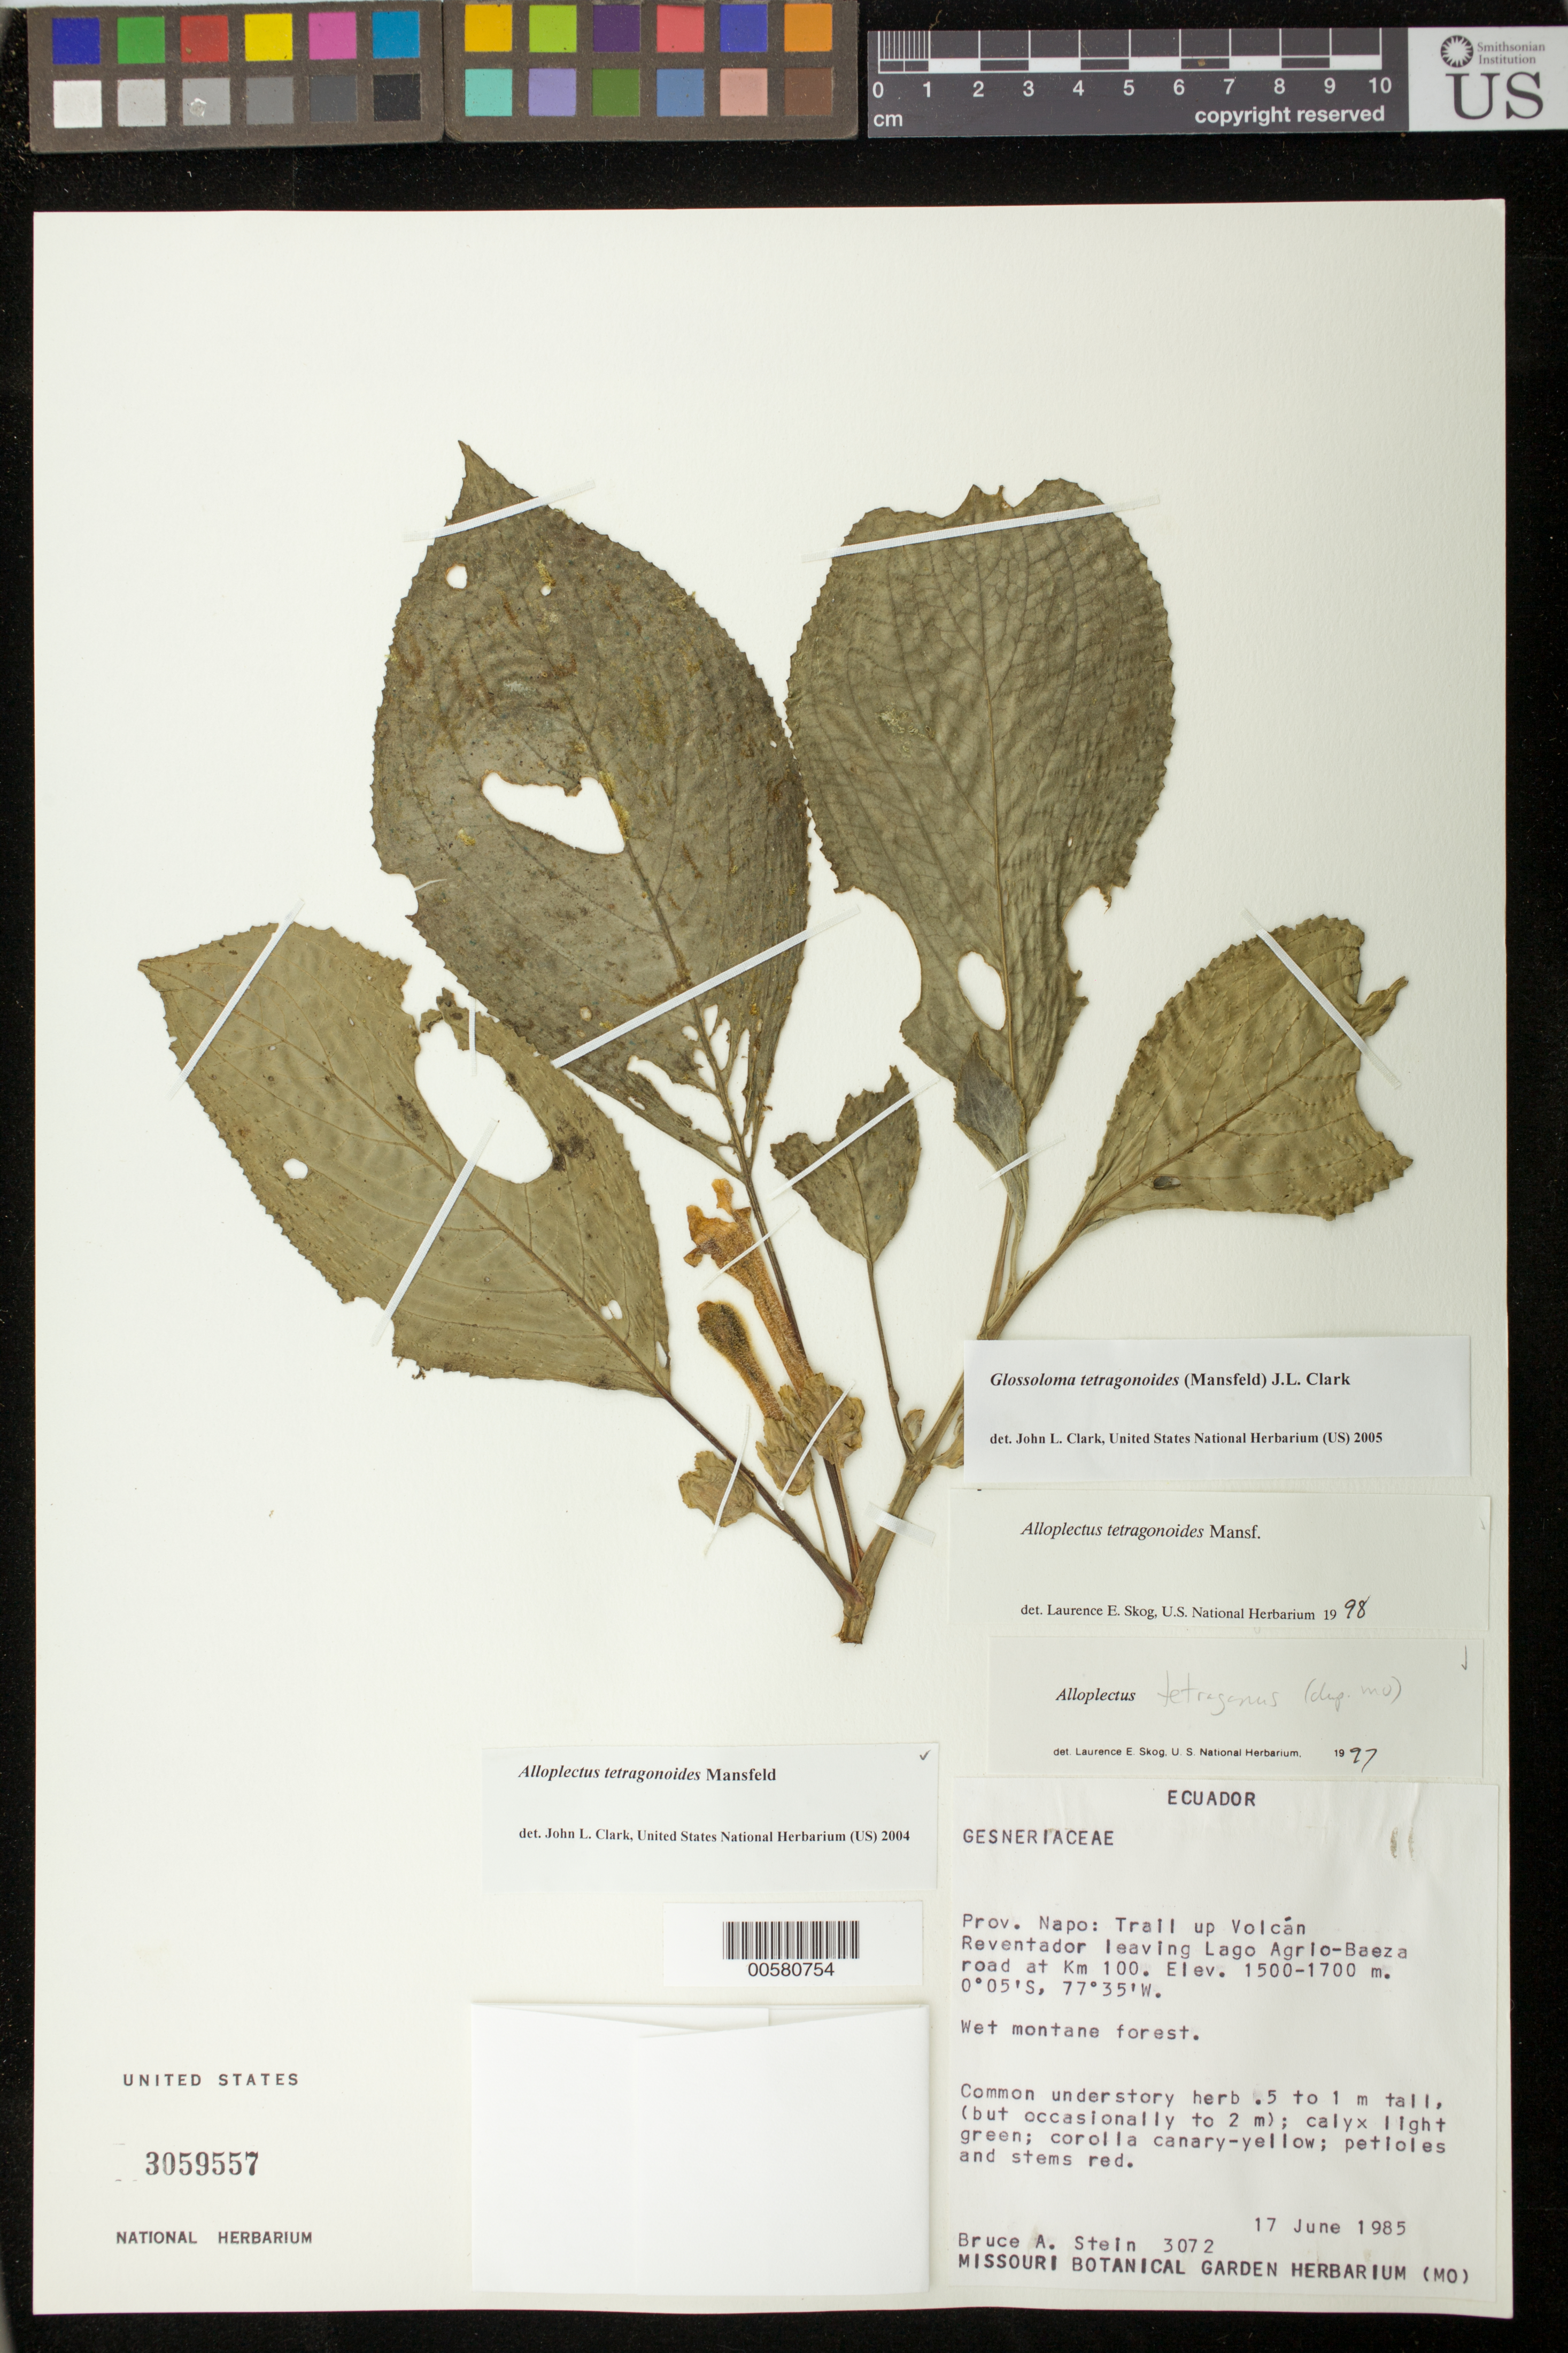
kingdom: Plantae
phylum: Tracheophyta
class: Magnoliopsida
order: Lamiales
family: Gesneriaceae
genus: Glossoloma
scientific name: Glossoloma tetragonoides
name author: (Mansf.) J.L. Clark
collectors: B. A. Stein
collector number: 3072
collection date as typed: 17 Jun 1985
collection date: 1985-06-17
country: Ecuador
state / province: Napo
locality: Trail up Volcán Reventador leaving Lago Agrio - Baeza road at Km 100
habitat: Wet montane forest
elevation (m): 1500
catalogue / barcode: US 3059557